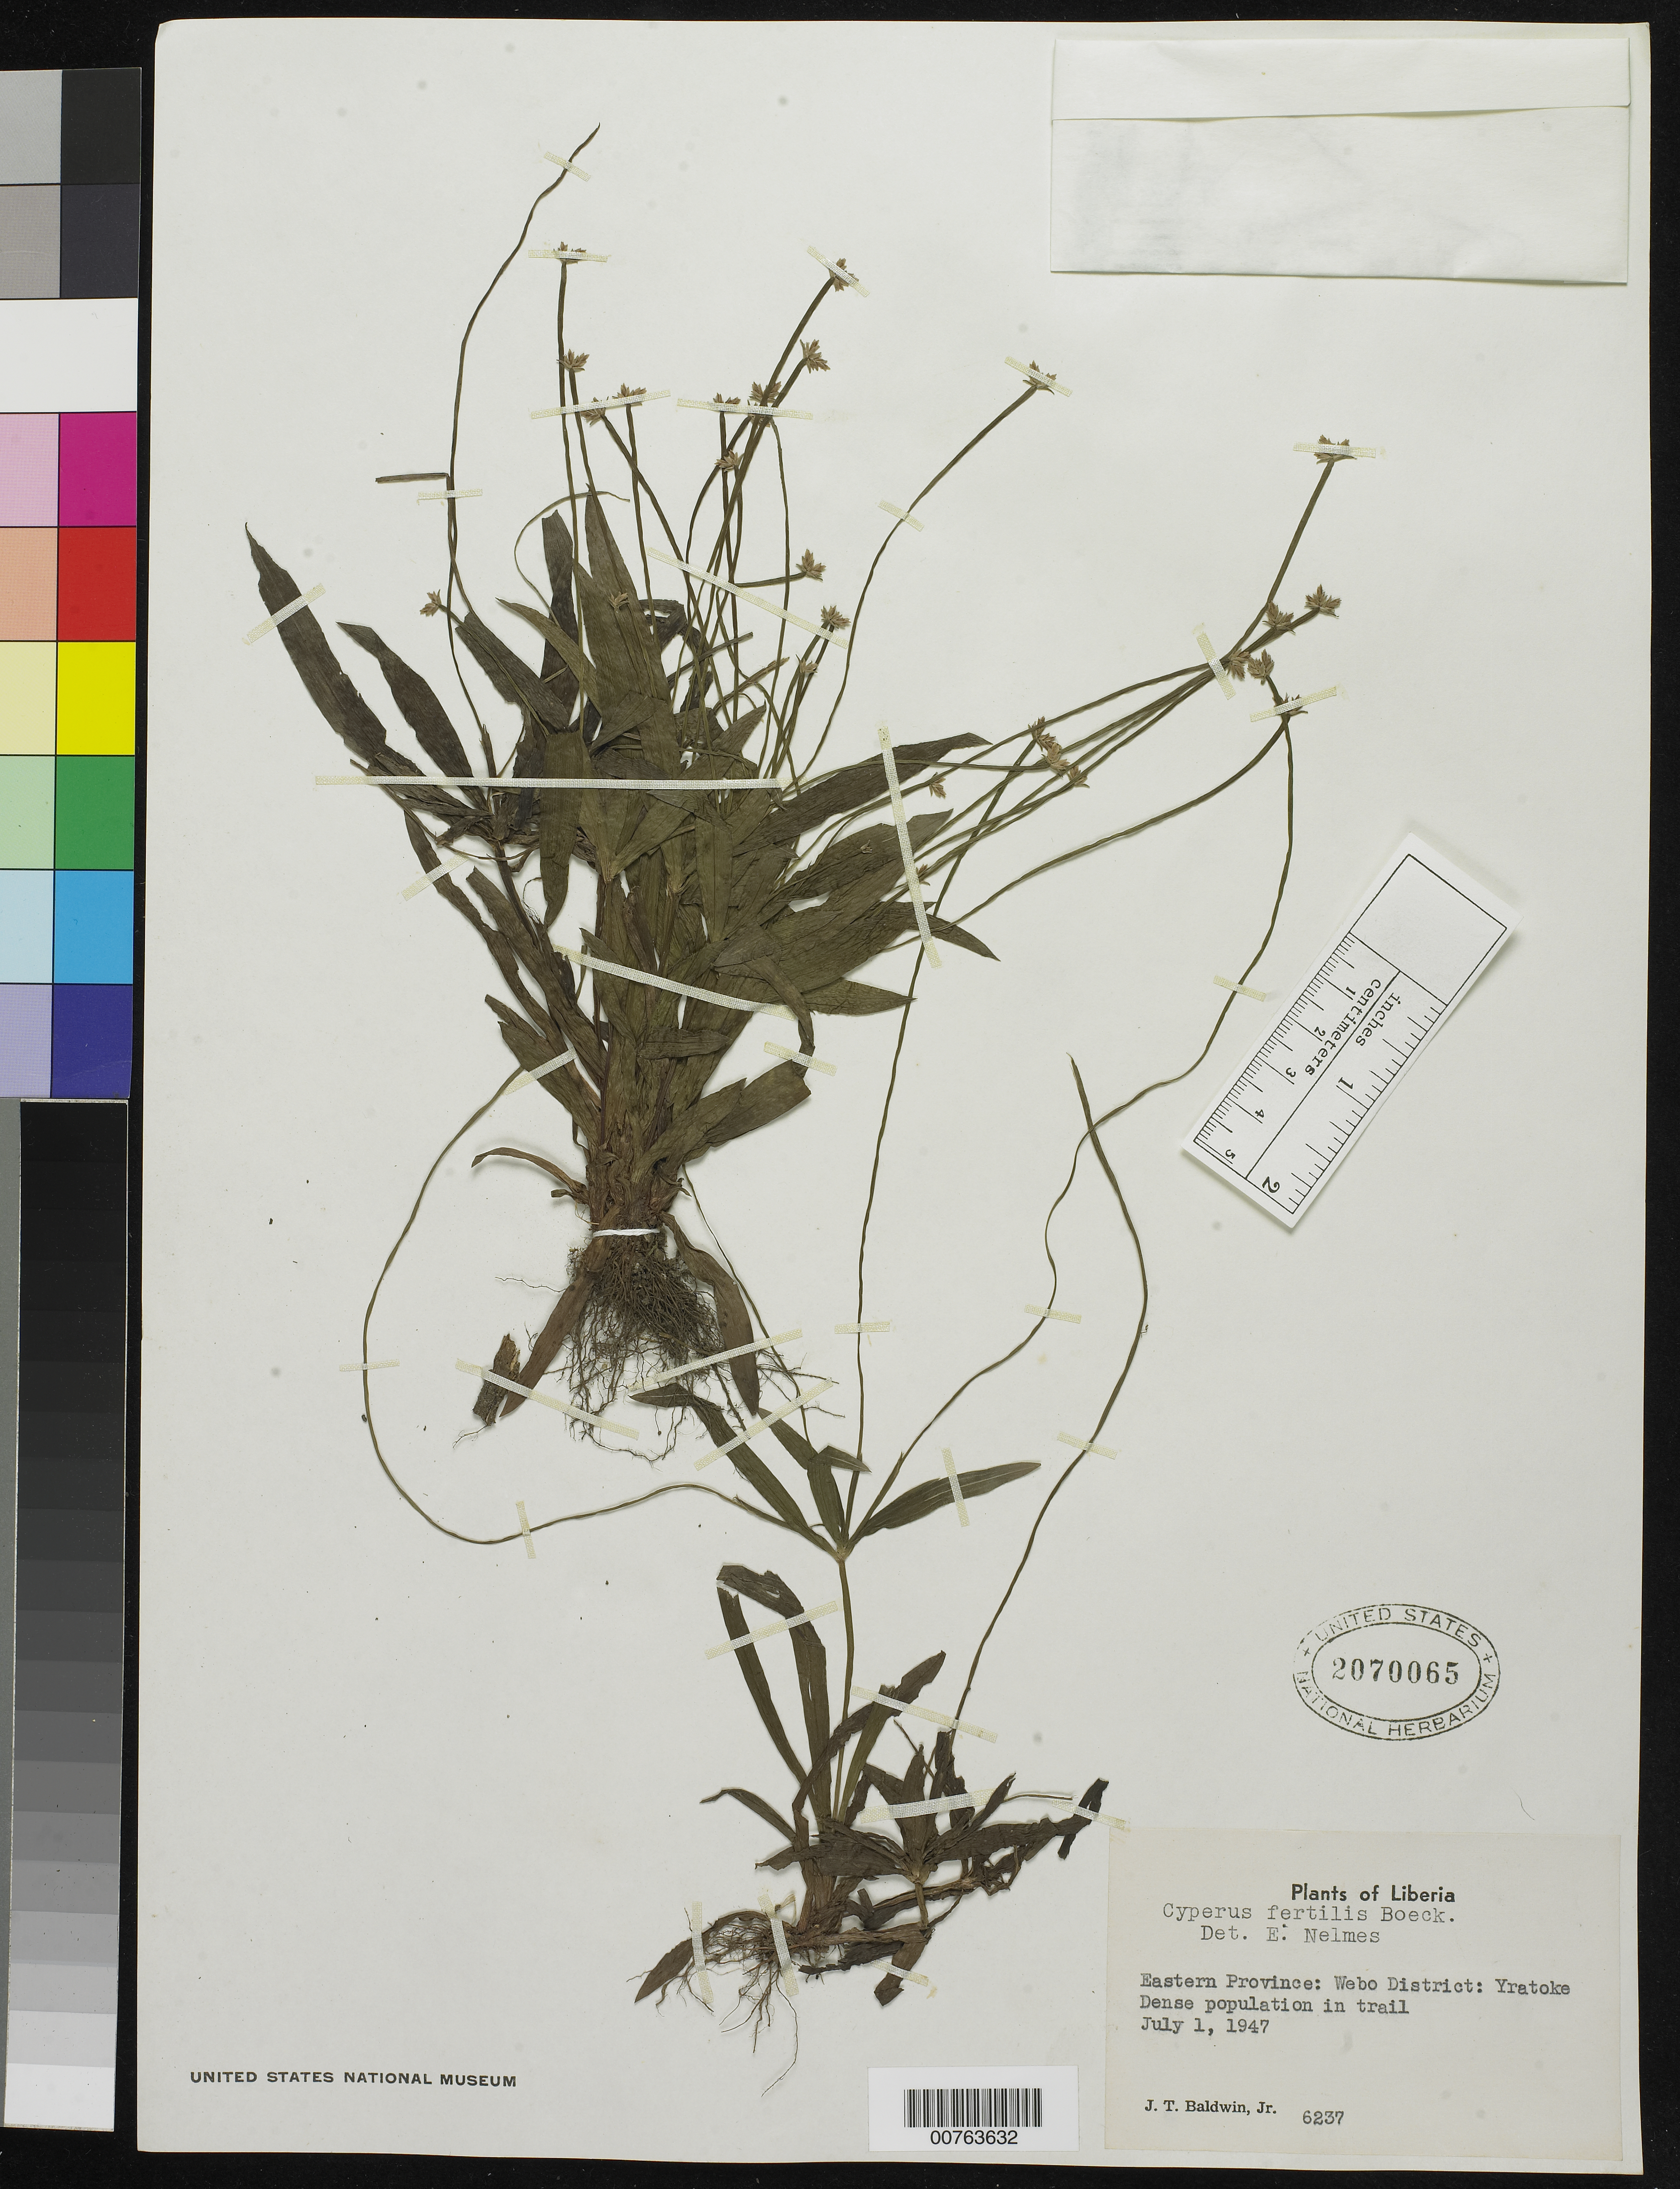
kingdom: Plantae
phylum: Tracheophyta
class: Liliopsida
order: Poales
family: Cyperaceae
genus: Cyperus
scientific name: Cyperus fertilis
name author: Boeckeler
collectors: J. T. Baldwin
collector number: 6237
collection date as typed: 01 Jun 1947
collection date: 1947-06-01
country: Liberia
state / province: River Gee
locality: Eastern Province: Webo District, Yratoko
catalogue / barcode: US 2070065